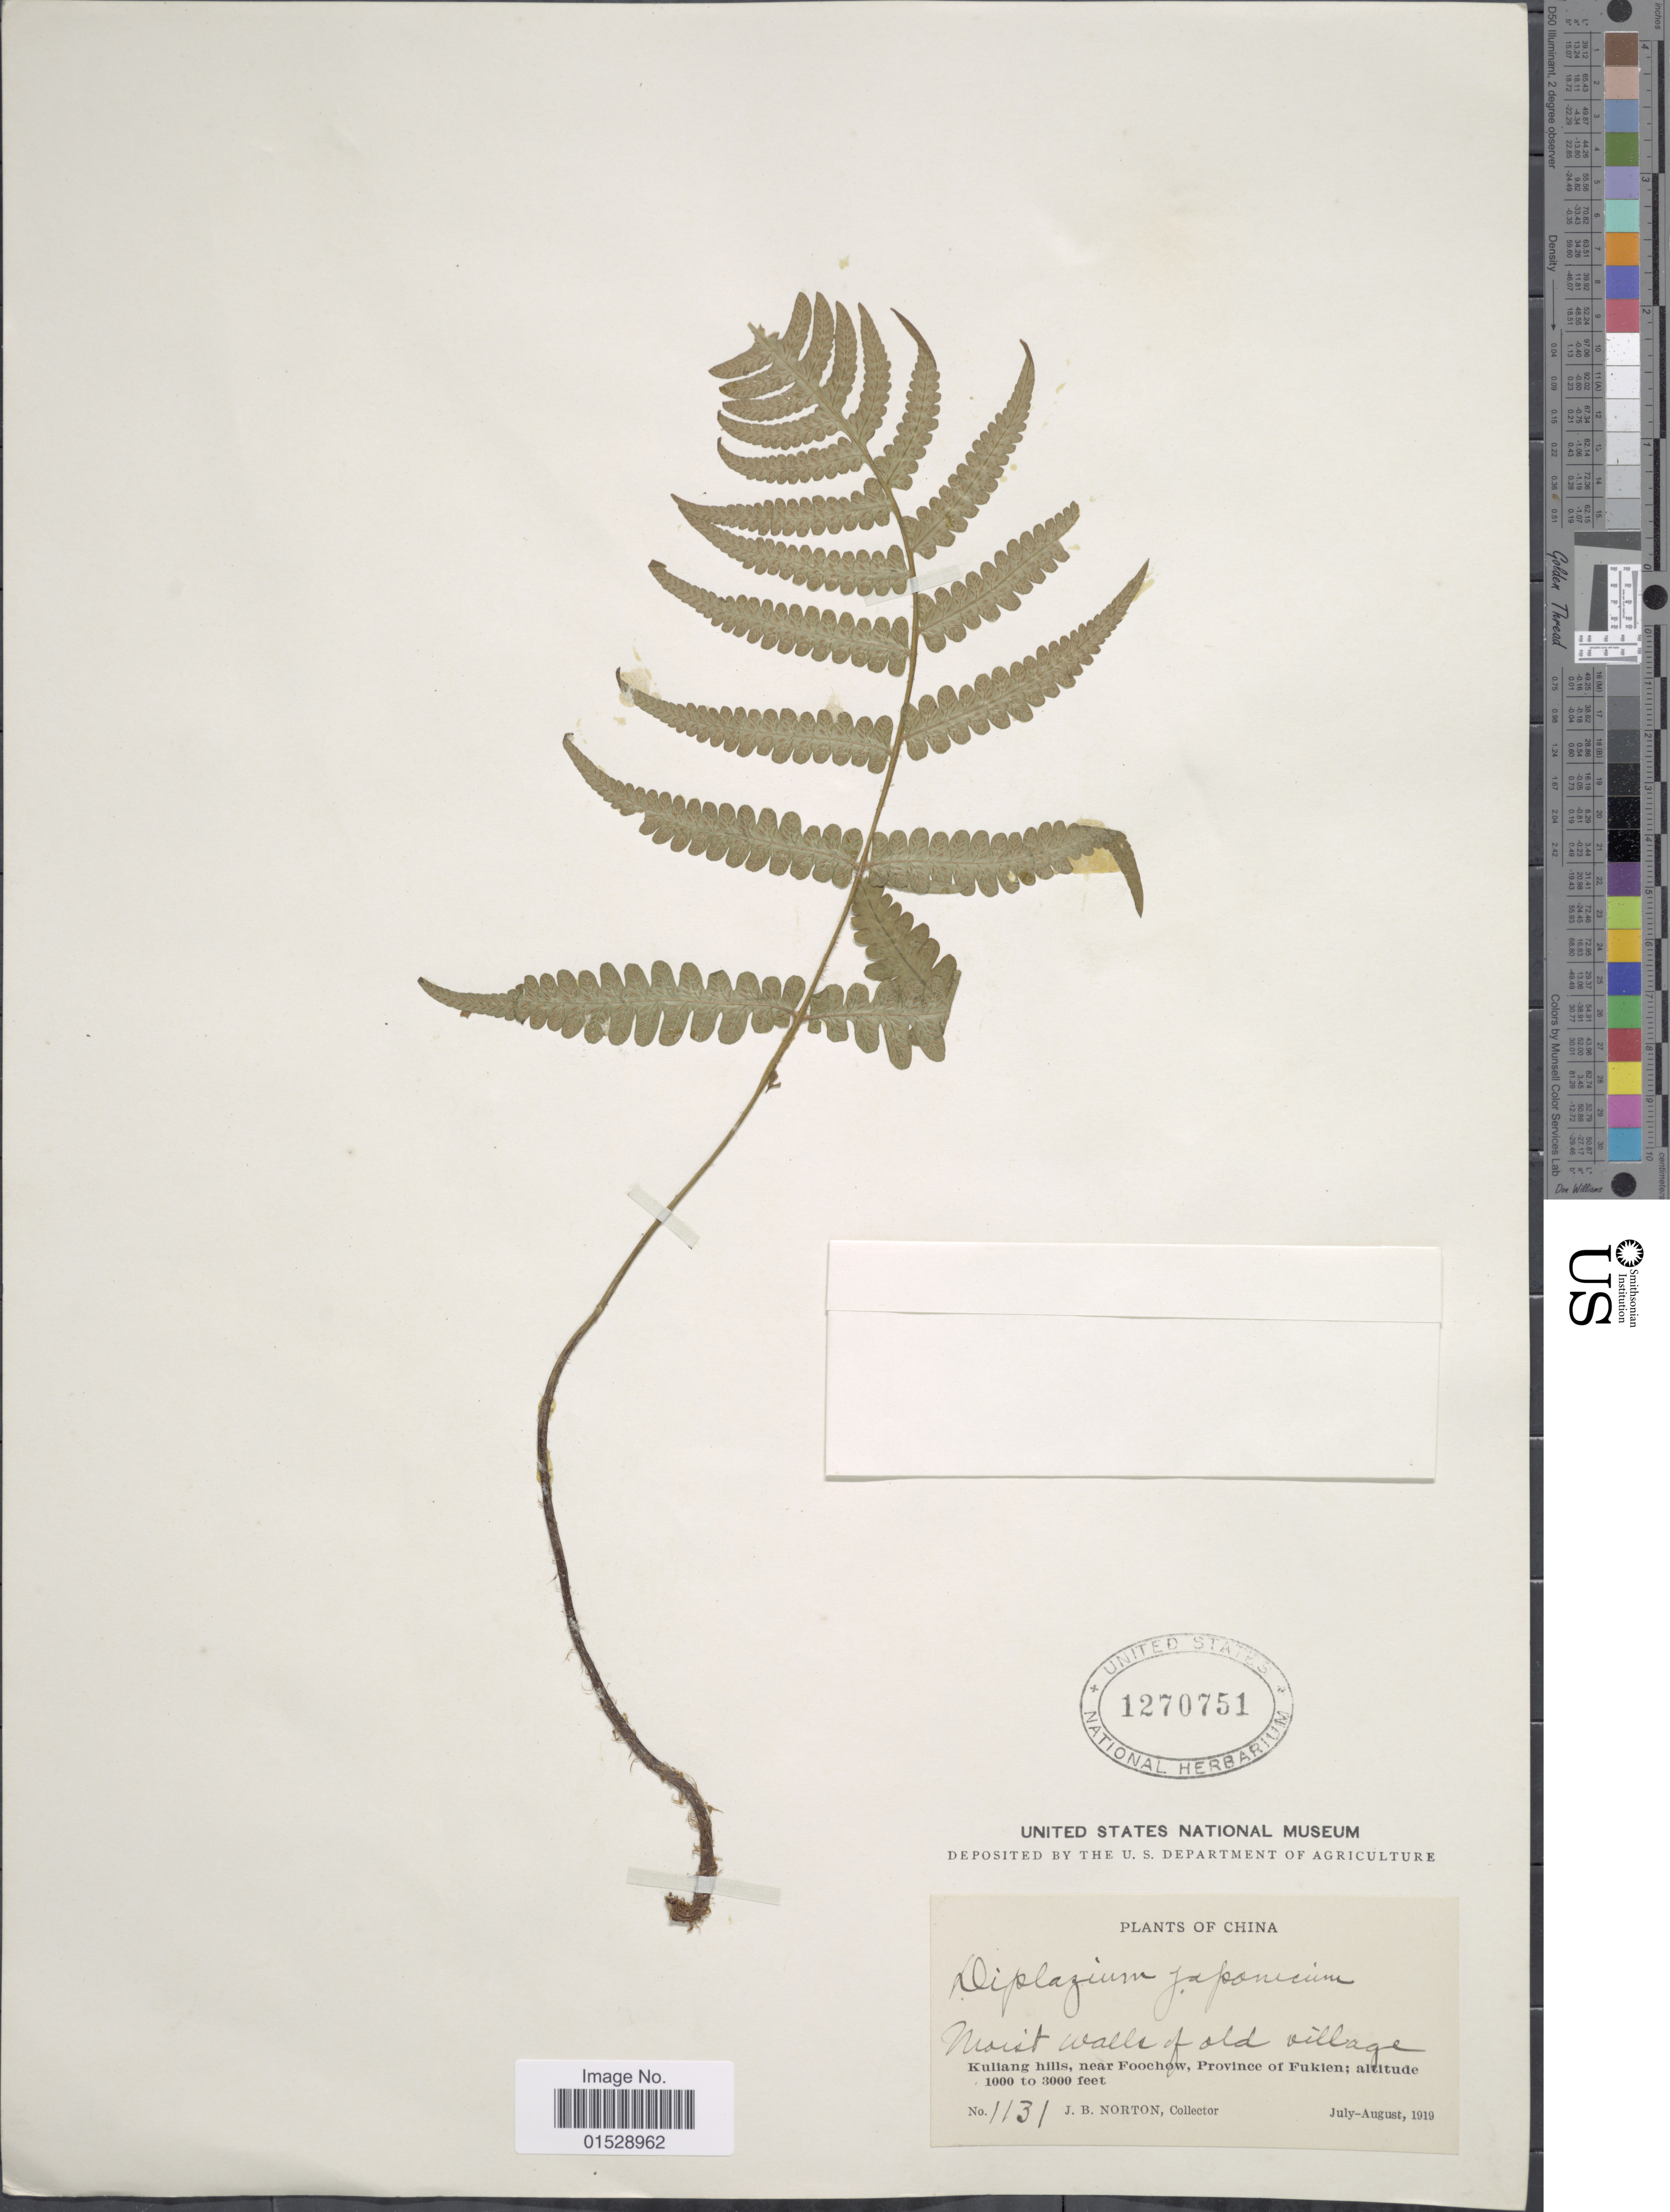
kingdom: Plantae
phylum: Tracheophyta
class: Polypodiopsida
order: Polypodiales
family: Athyriaceae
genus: Deparia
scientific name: Deparia japonica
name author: (Thunb.) M. Kato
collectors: J. B. Norton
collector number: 1131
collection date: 1919-07/1919-08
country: China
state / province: Fujian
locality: Kuliang Hills, near Foochow, Province of Fukien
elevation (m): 305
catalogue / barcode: US 1270751